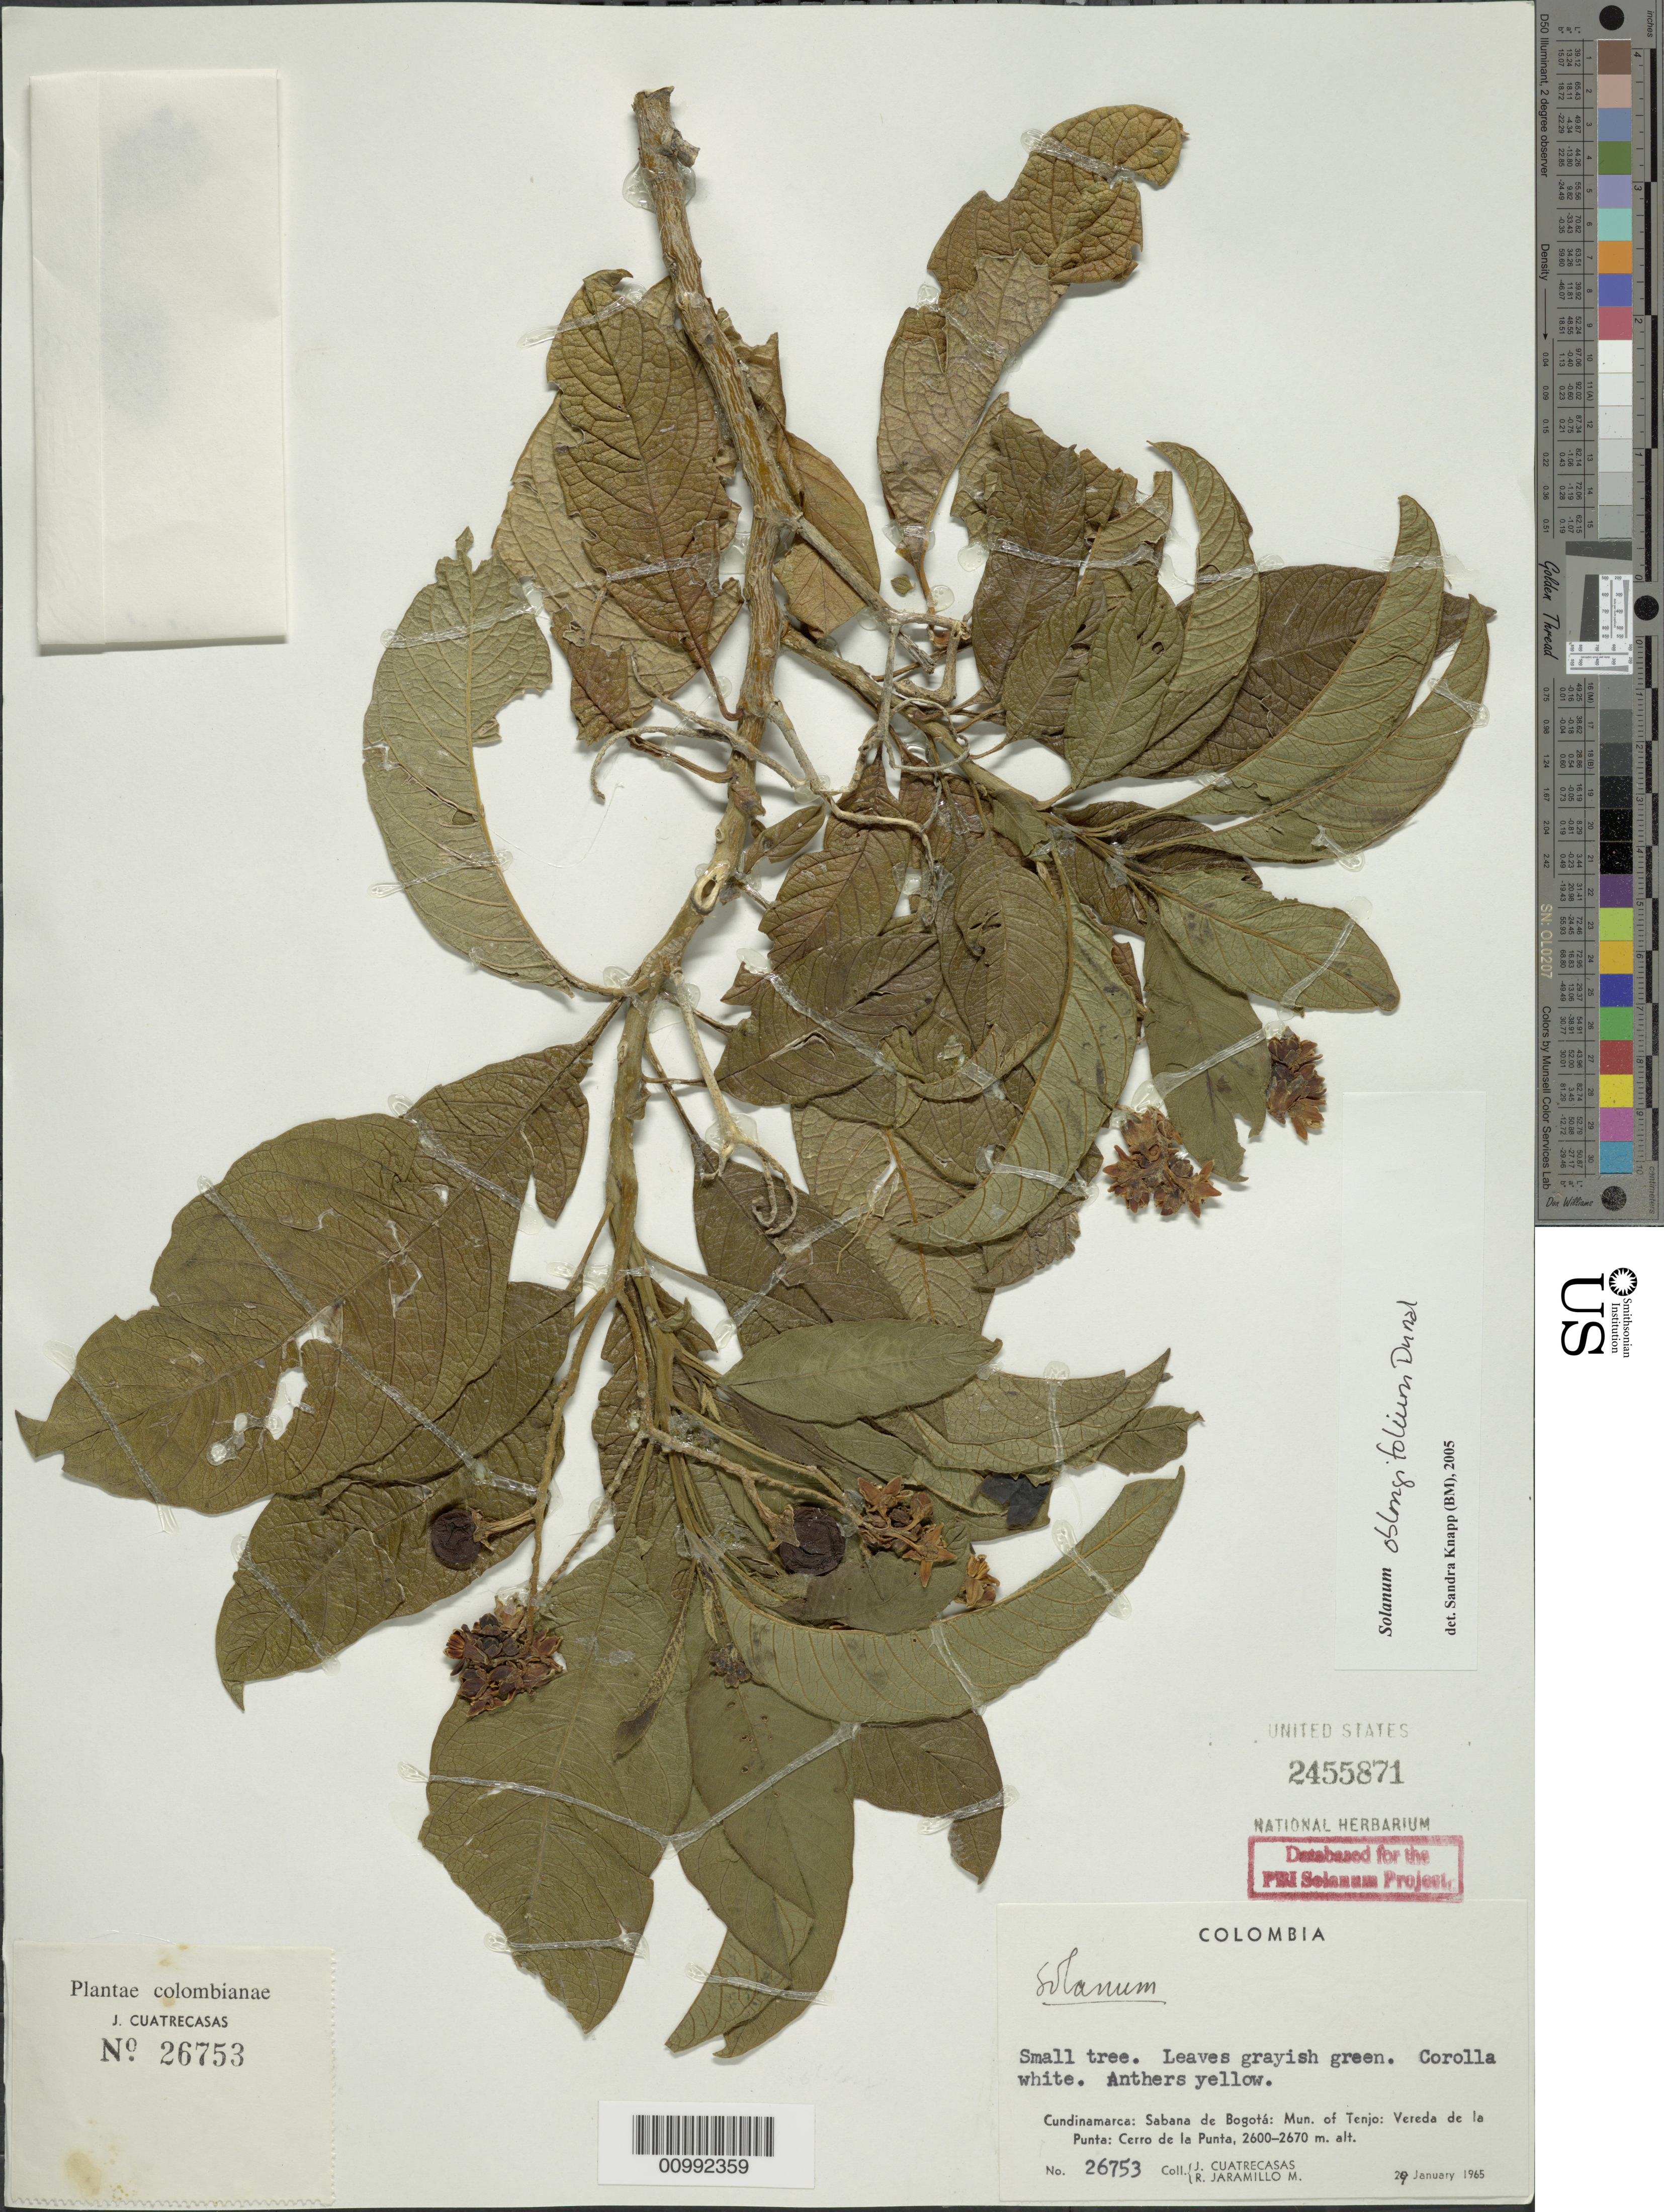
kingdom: Plantae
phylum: Tracheophyta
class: Magnoliopsida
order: Solanales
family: Solanaceae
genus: Solanum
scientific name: Solanum oblongifolium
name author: Duval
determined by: Knapp, S. D.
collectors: J. Cuatrecasas & R. Jaramillo M.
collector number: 26753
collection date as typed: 29 Jan 1965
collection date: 1965-01-29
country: Colombia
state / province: Cundinamarca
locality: Sabana de Bogotá, Mun. of Tenjo, vereda de la Punta, Cerro de la Punta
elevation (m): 2600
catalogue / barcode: US 2455871